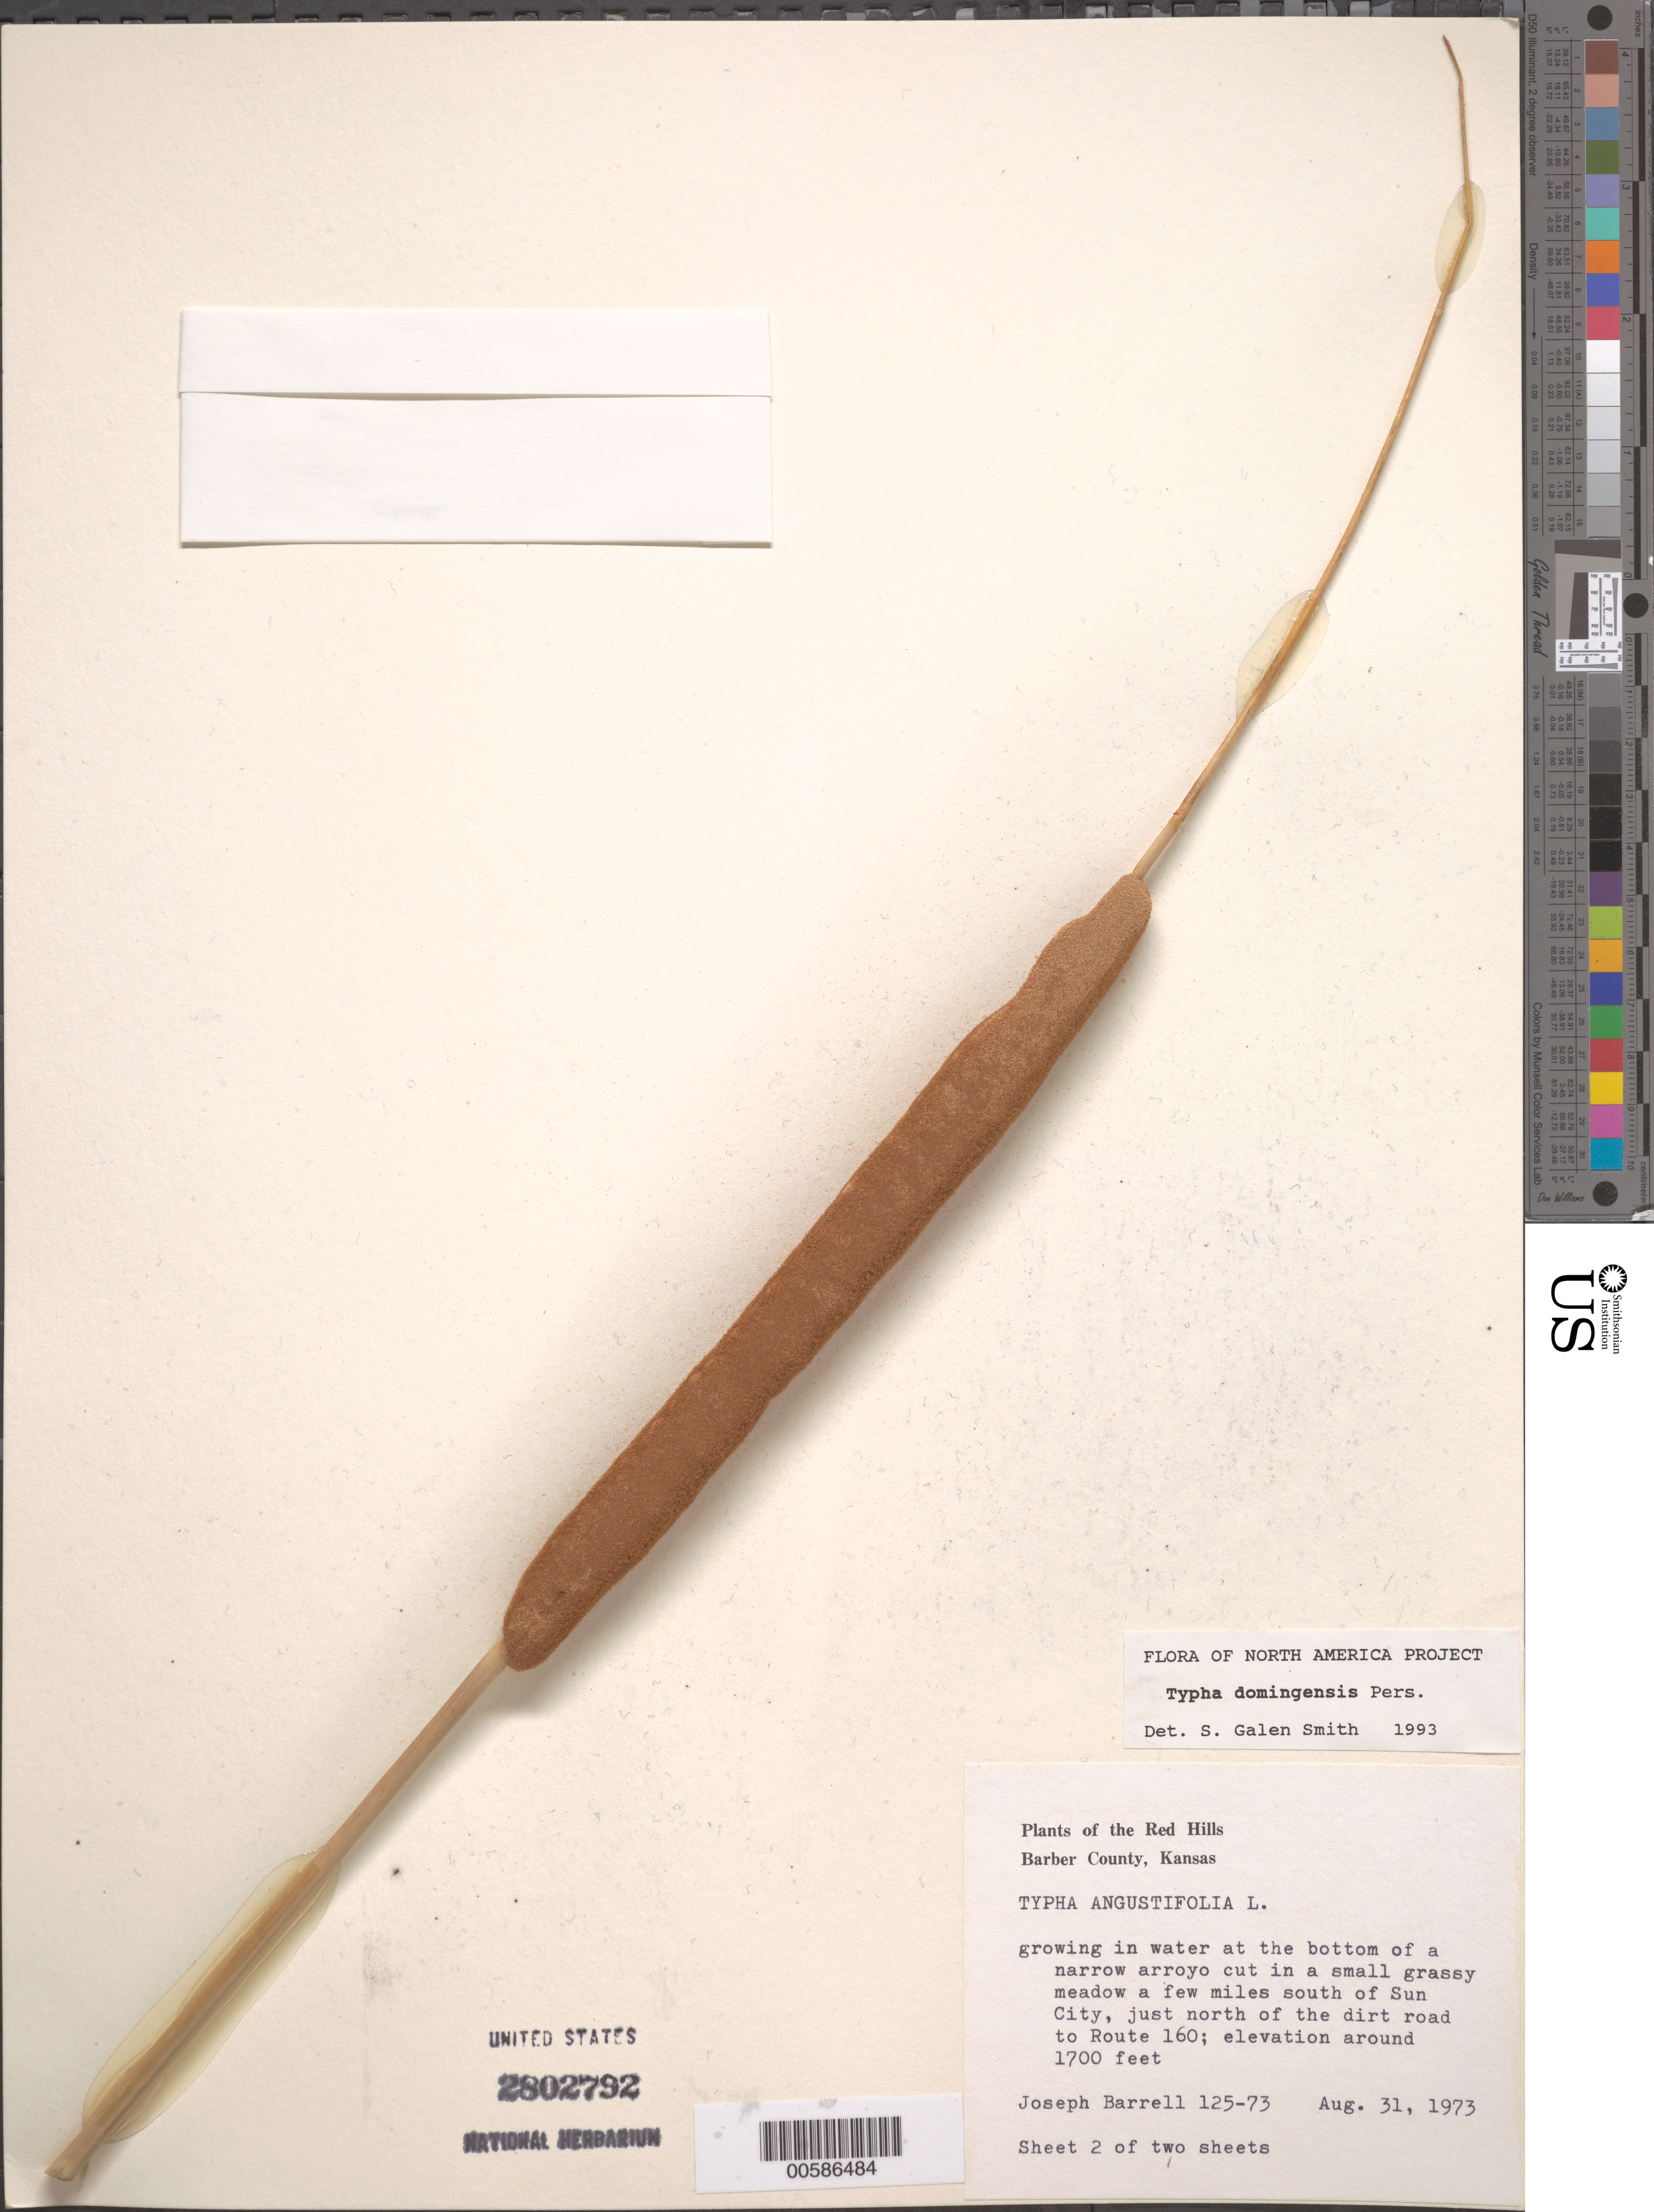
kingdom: Plantae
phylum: Tracheophyta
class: Liliopsida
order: Poales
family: Typhaceae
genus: Typha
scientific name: Typha domingensis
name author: Pers.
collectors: J. Barrell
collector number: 125-73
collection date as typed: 31 Aug 1973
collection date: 1973-08-31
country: United States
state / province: Kansas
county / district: Barber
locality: Route 160, S of Sun City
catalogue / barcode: US 2802792